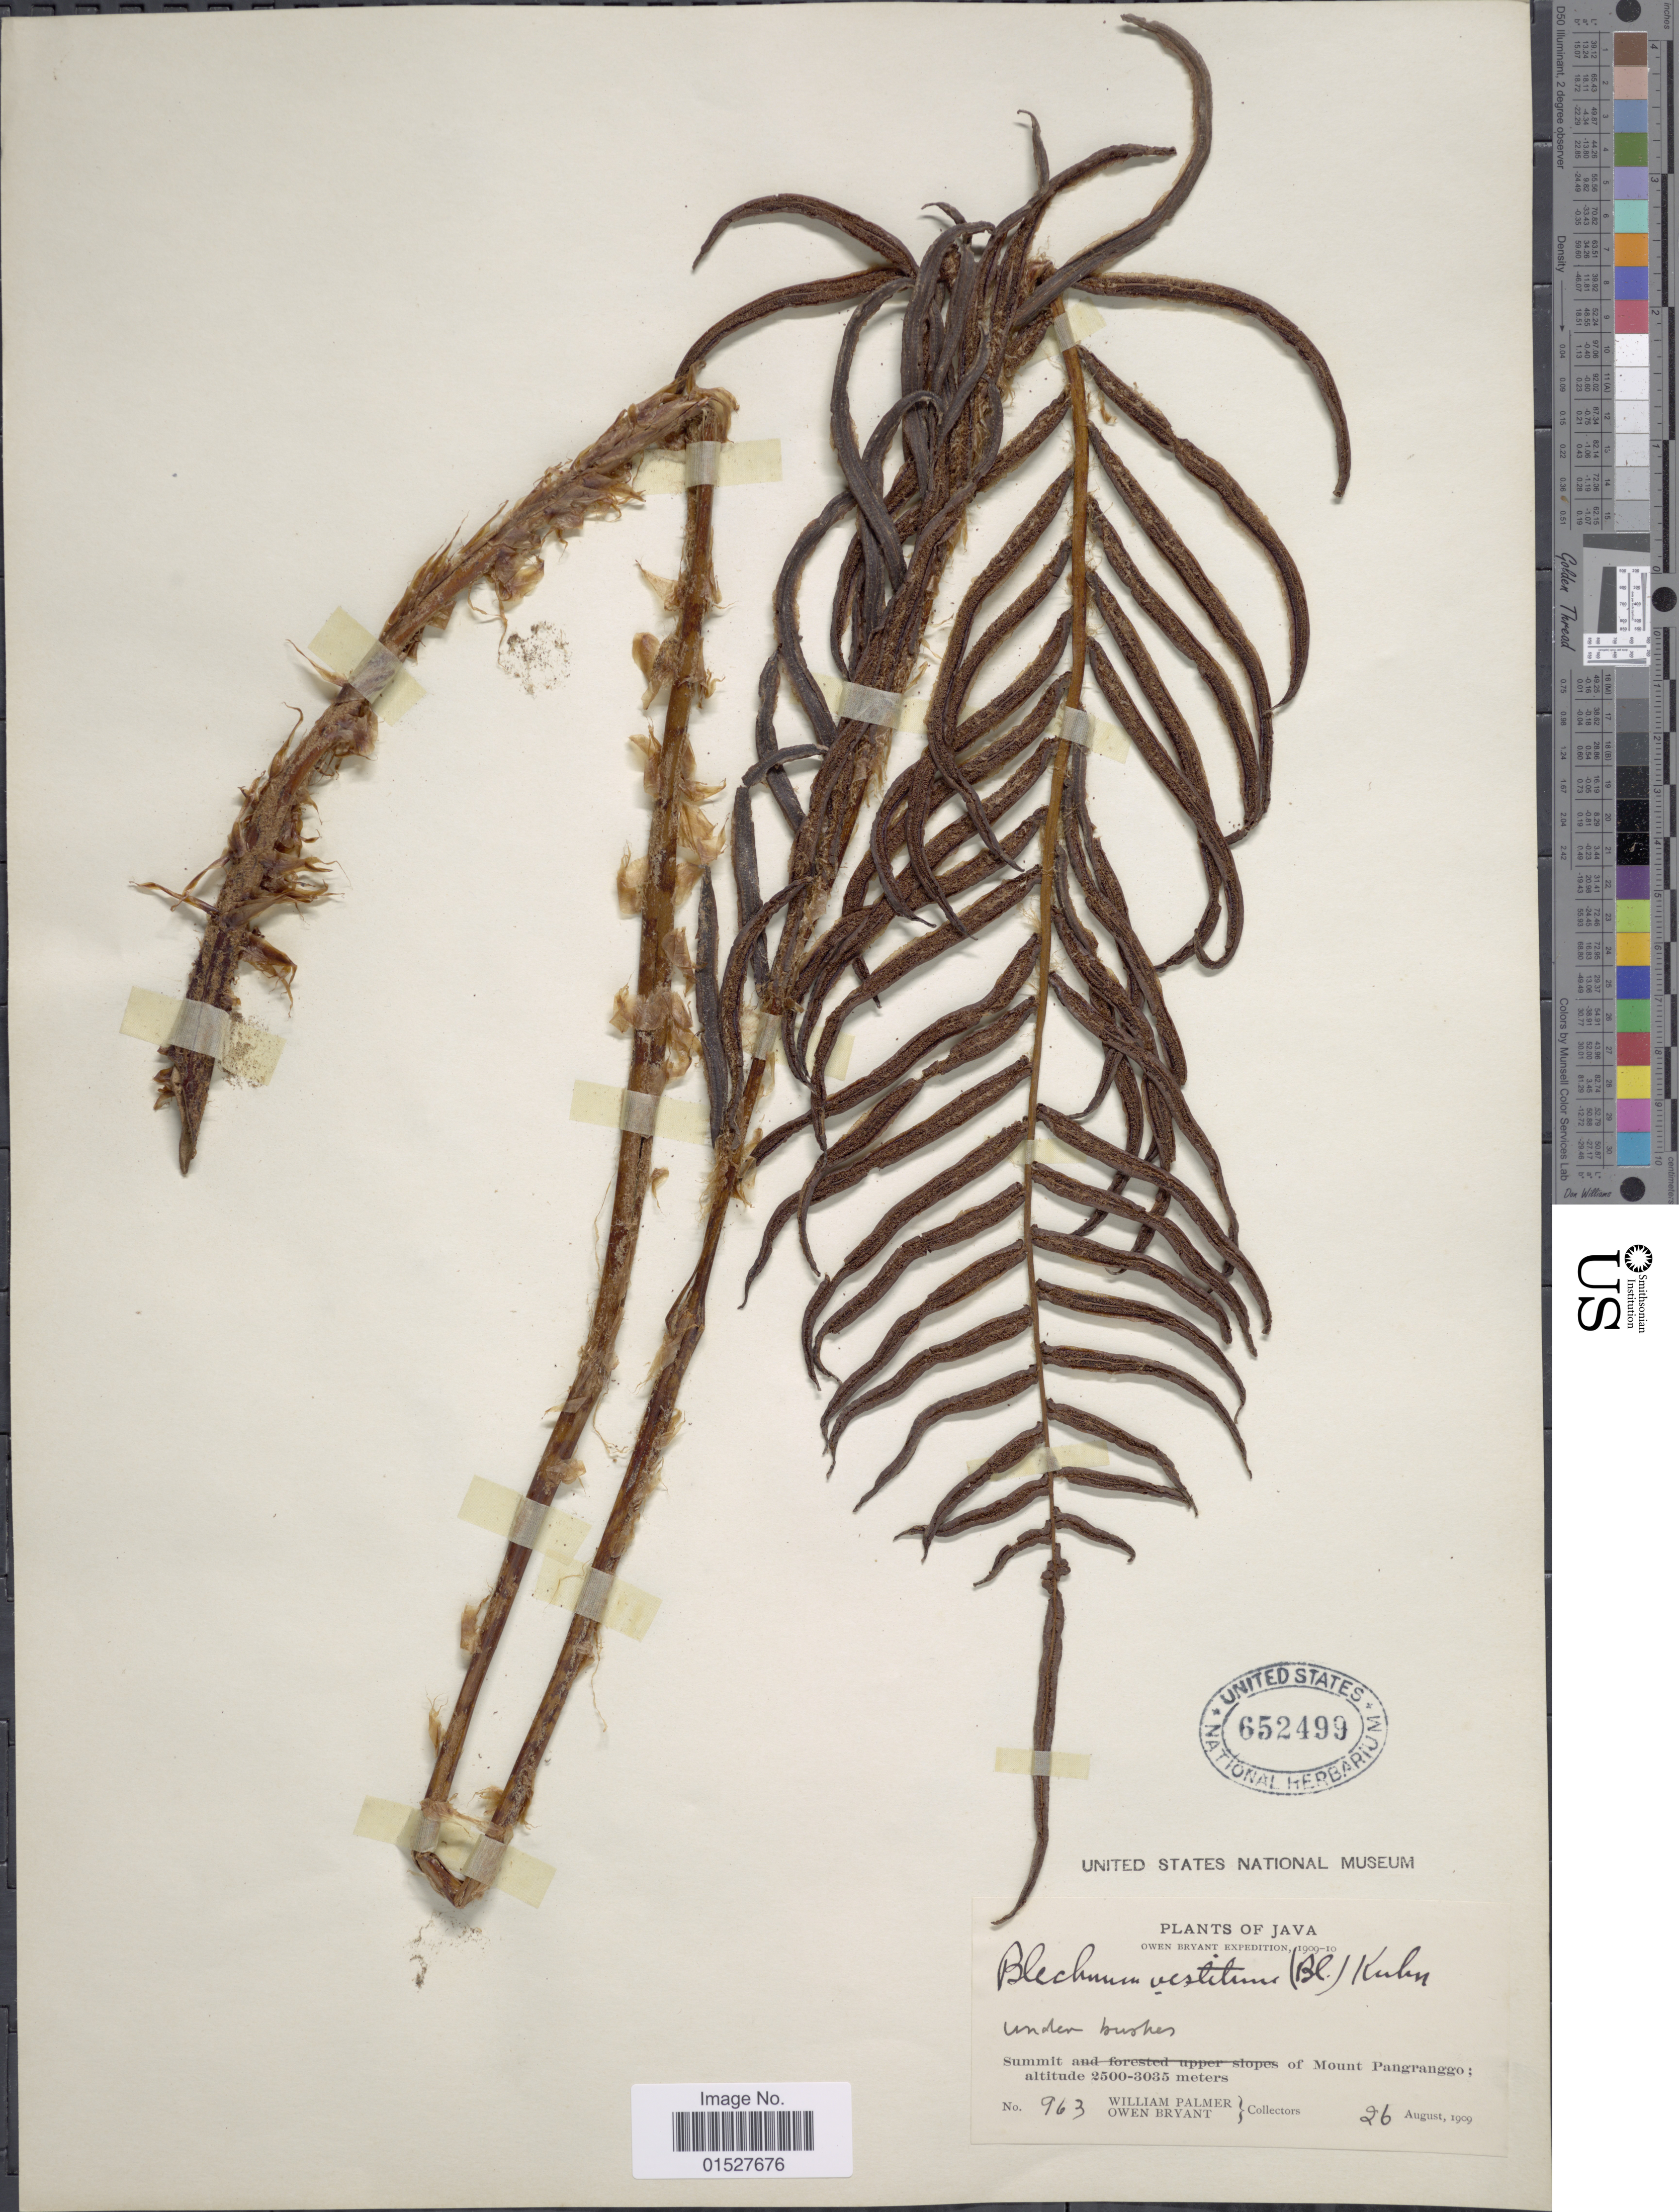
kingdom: Plantae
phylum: Tracheophyta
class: Polypodiopsida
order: Polypodiales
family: Blechnaceae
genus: Blechnum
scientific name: Blechnum vestitum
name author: (Blume) Kuhn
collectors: W. Palmer & O. Bryant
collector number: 963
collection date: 1909-08-26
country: Indonesia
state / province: Java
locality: Summit of Mount Pangranggo.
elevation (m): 2500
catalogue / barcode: US 652499